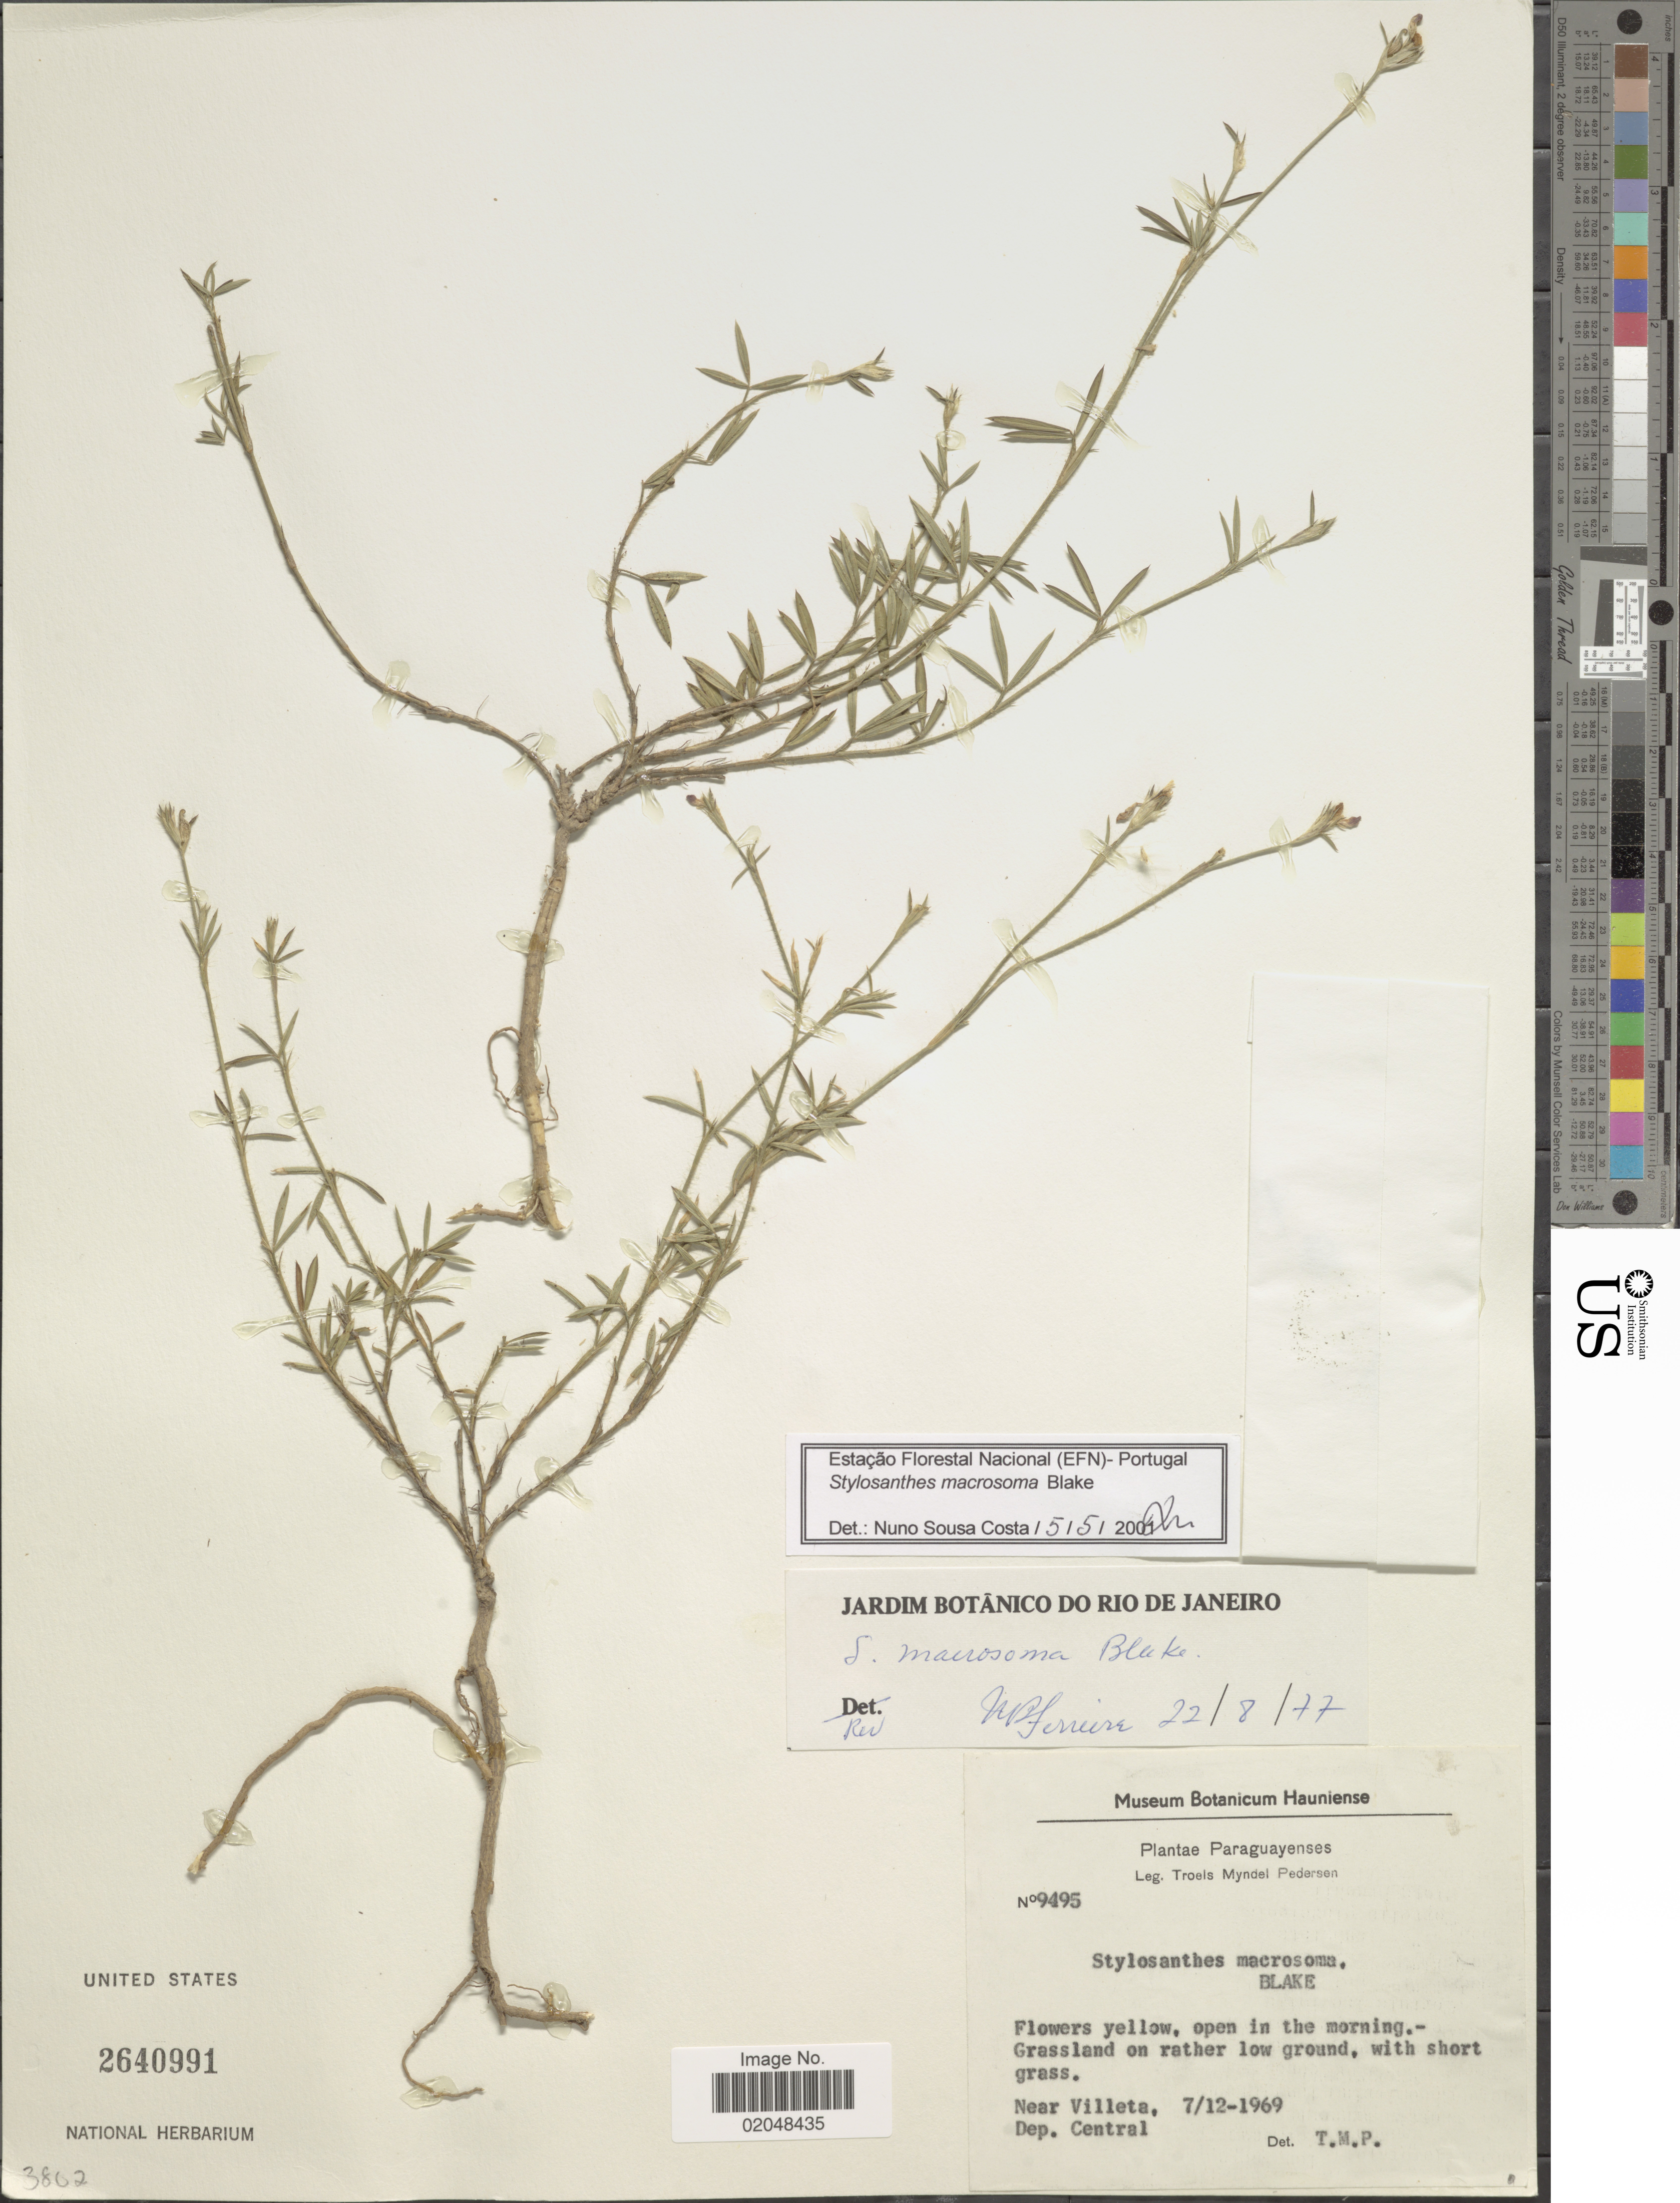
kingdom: Plantae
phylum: Tracheophyta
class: Magnoliopsida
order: Fabales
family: Fabaceae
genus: Stylosanthes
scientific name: Stylosanthes macrosoma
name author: S.F. Blake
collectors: T. Pederson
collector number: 9495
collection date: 1969-12-07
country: Paraguay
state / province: Central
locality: Open in the morning Grassland, on rather low groudn, with short grass, near Villeta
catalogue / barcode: US 2640991